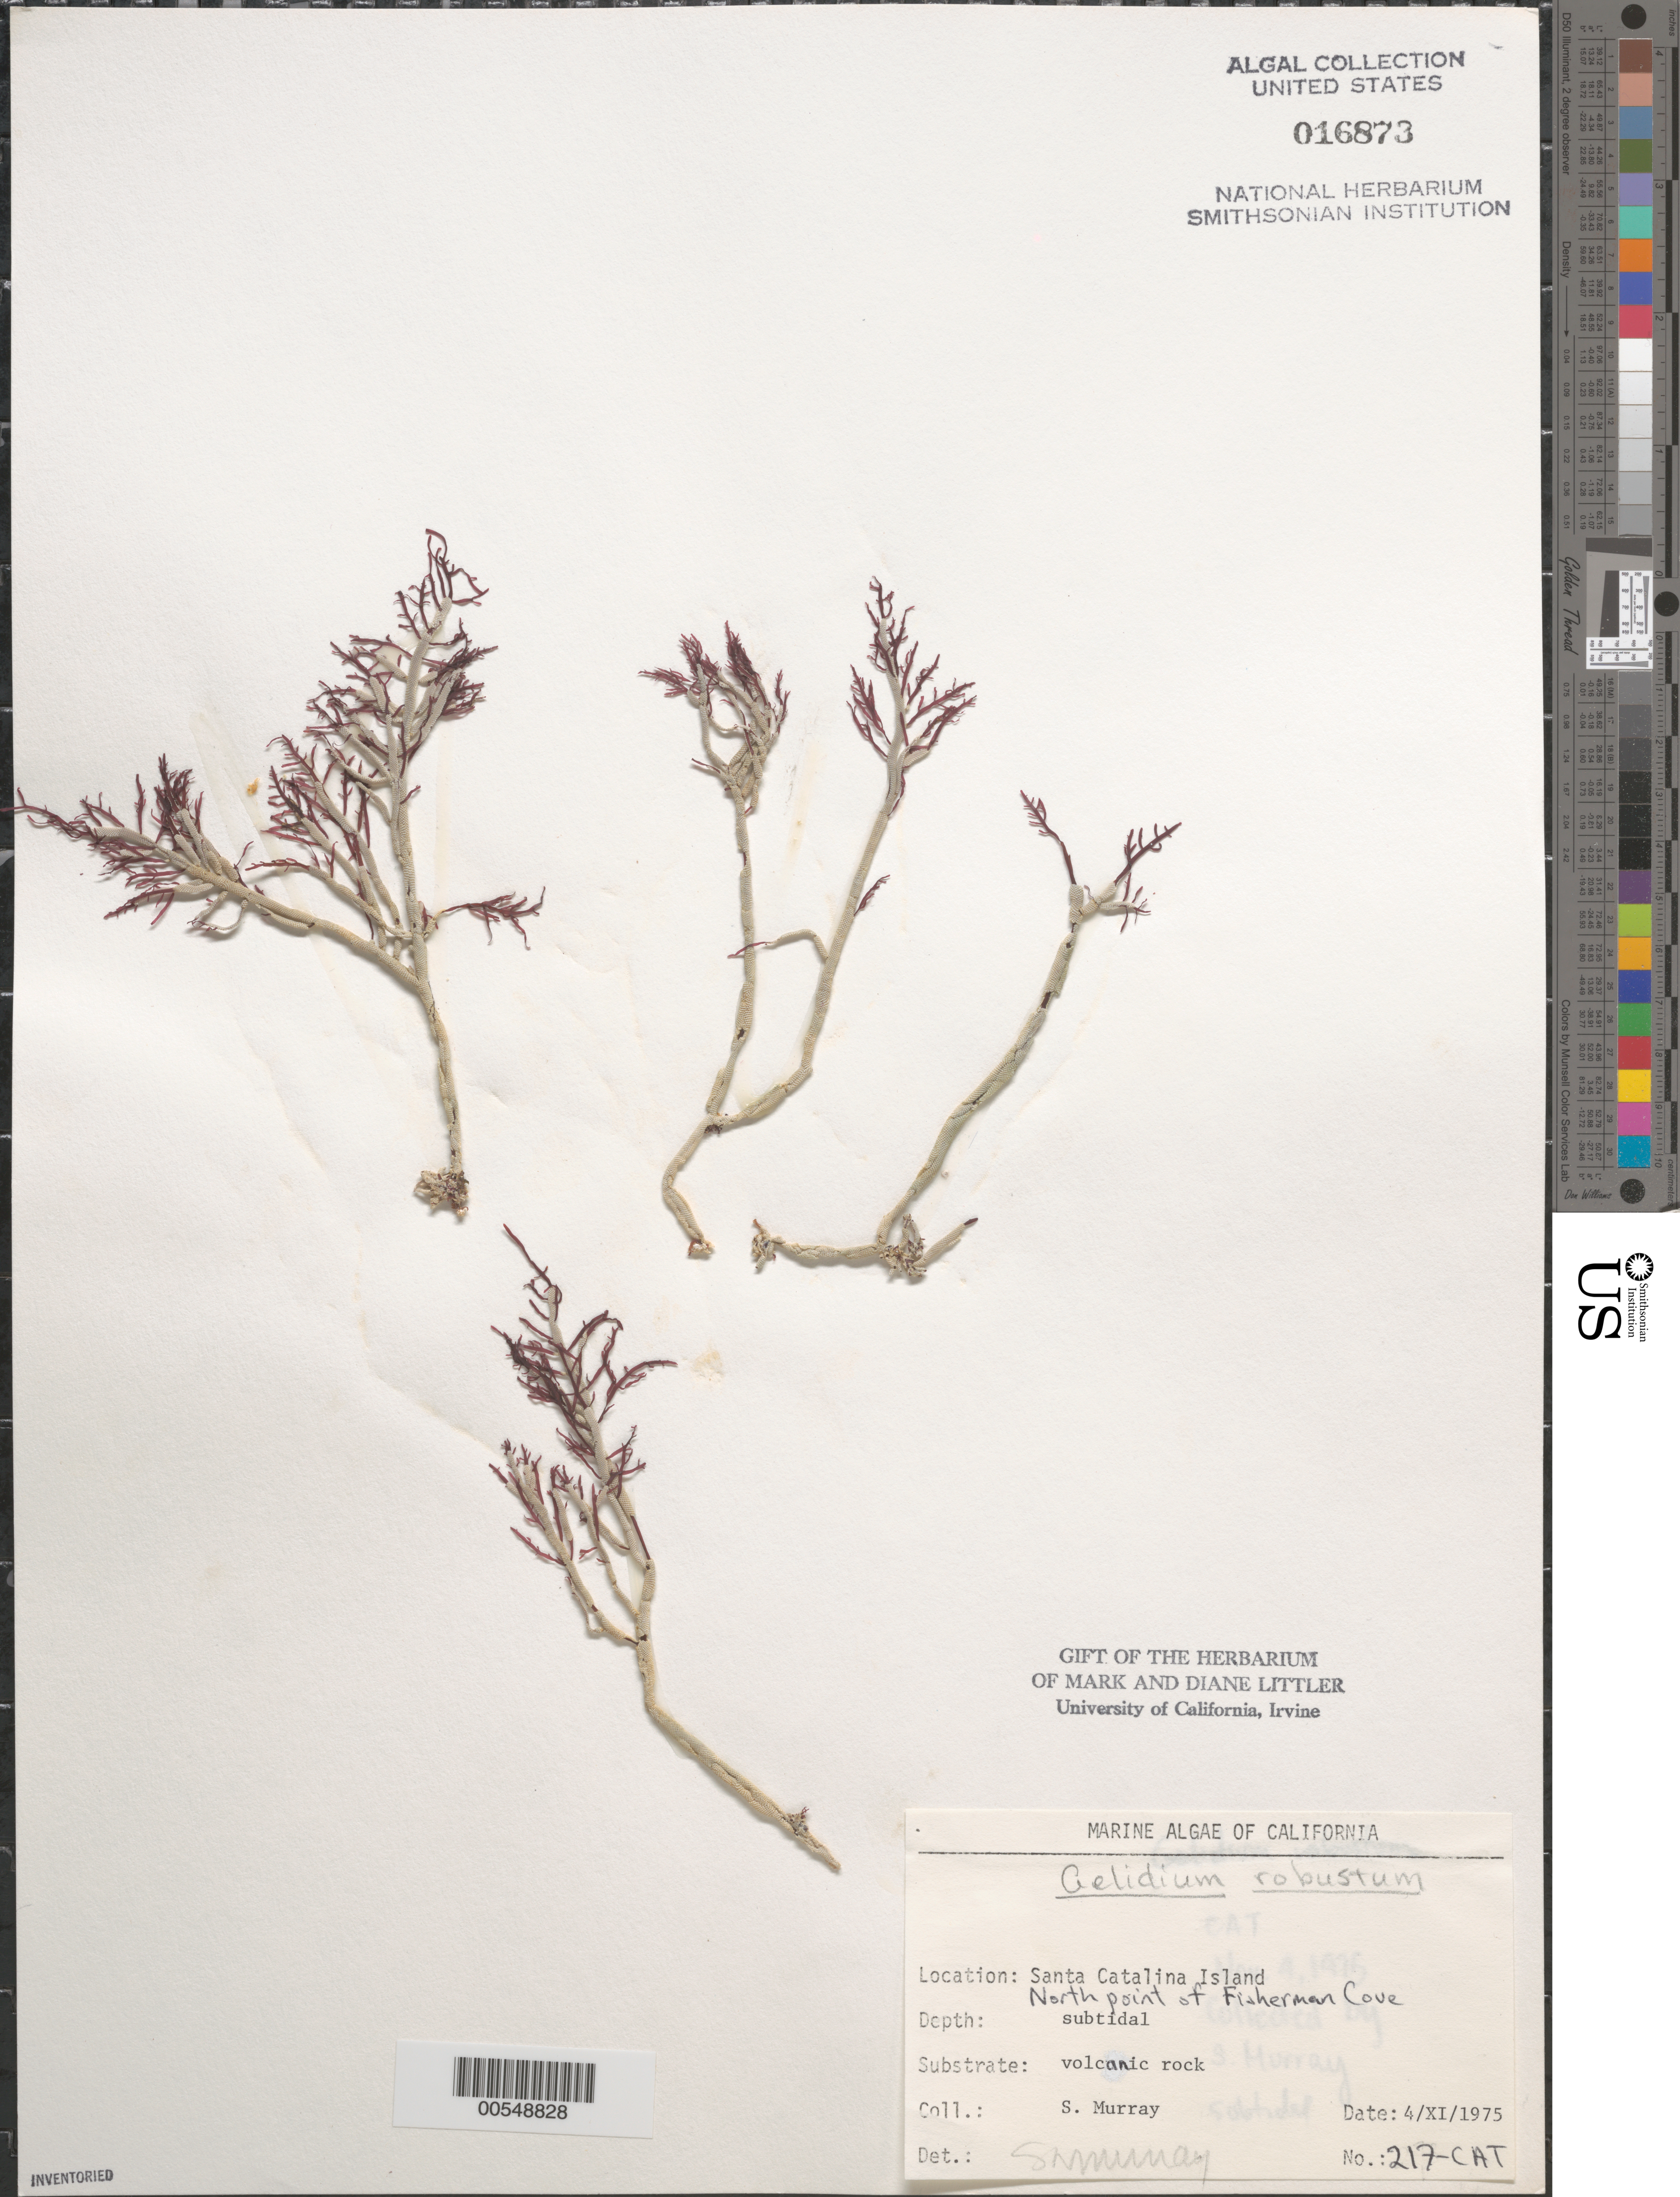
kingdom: Plantae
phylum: Rhodophyta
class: Florideophyceae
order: Gelidiales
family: Gelidiaceae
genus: Gelidium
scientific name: Gelidium robustum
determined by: Murray, S. N.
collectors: S. N. Murray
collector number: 217-cat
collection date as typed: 04 Nov 1975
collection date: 1975-11-04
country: United States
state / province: California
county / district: Los Angeles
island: Santa Catalina Island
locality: Fishermen Cove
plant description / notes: BLM-SOCALBIGHT Rocky Intertidal Survey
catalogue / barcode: US 16873